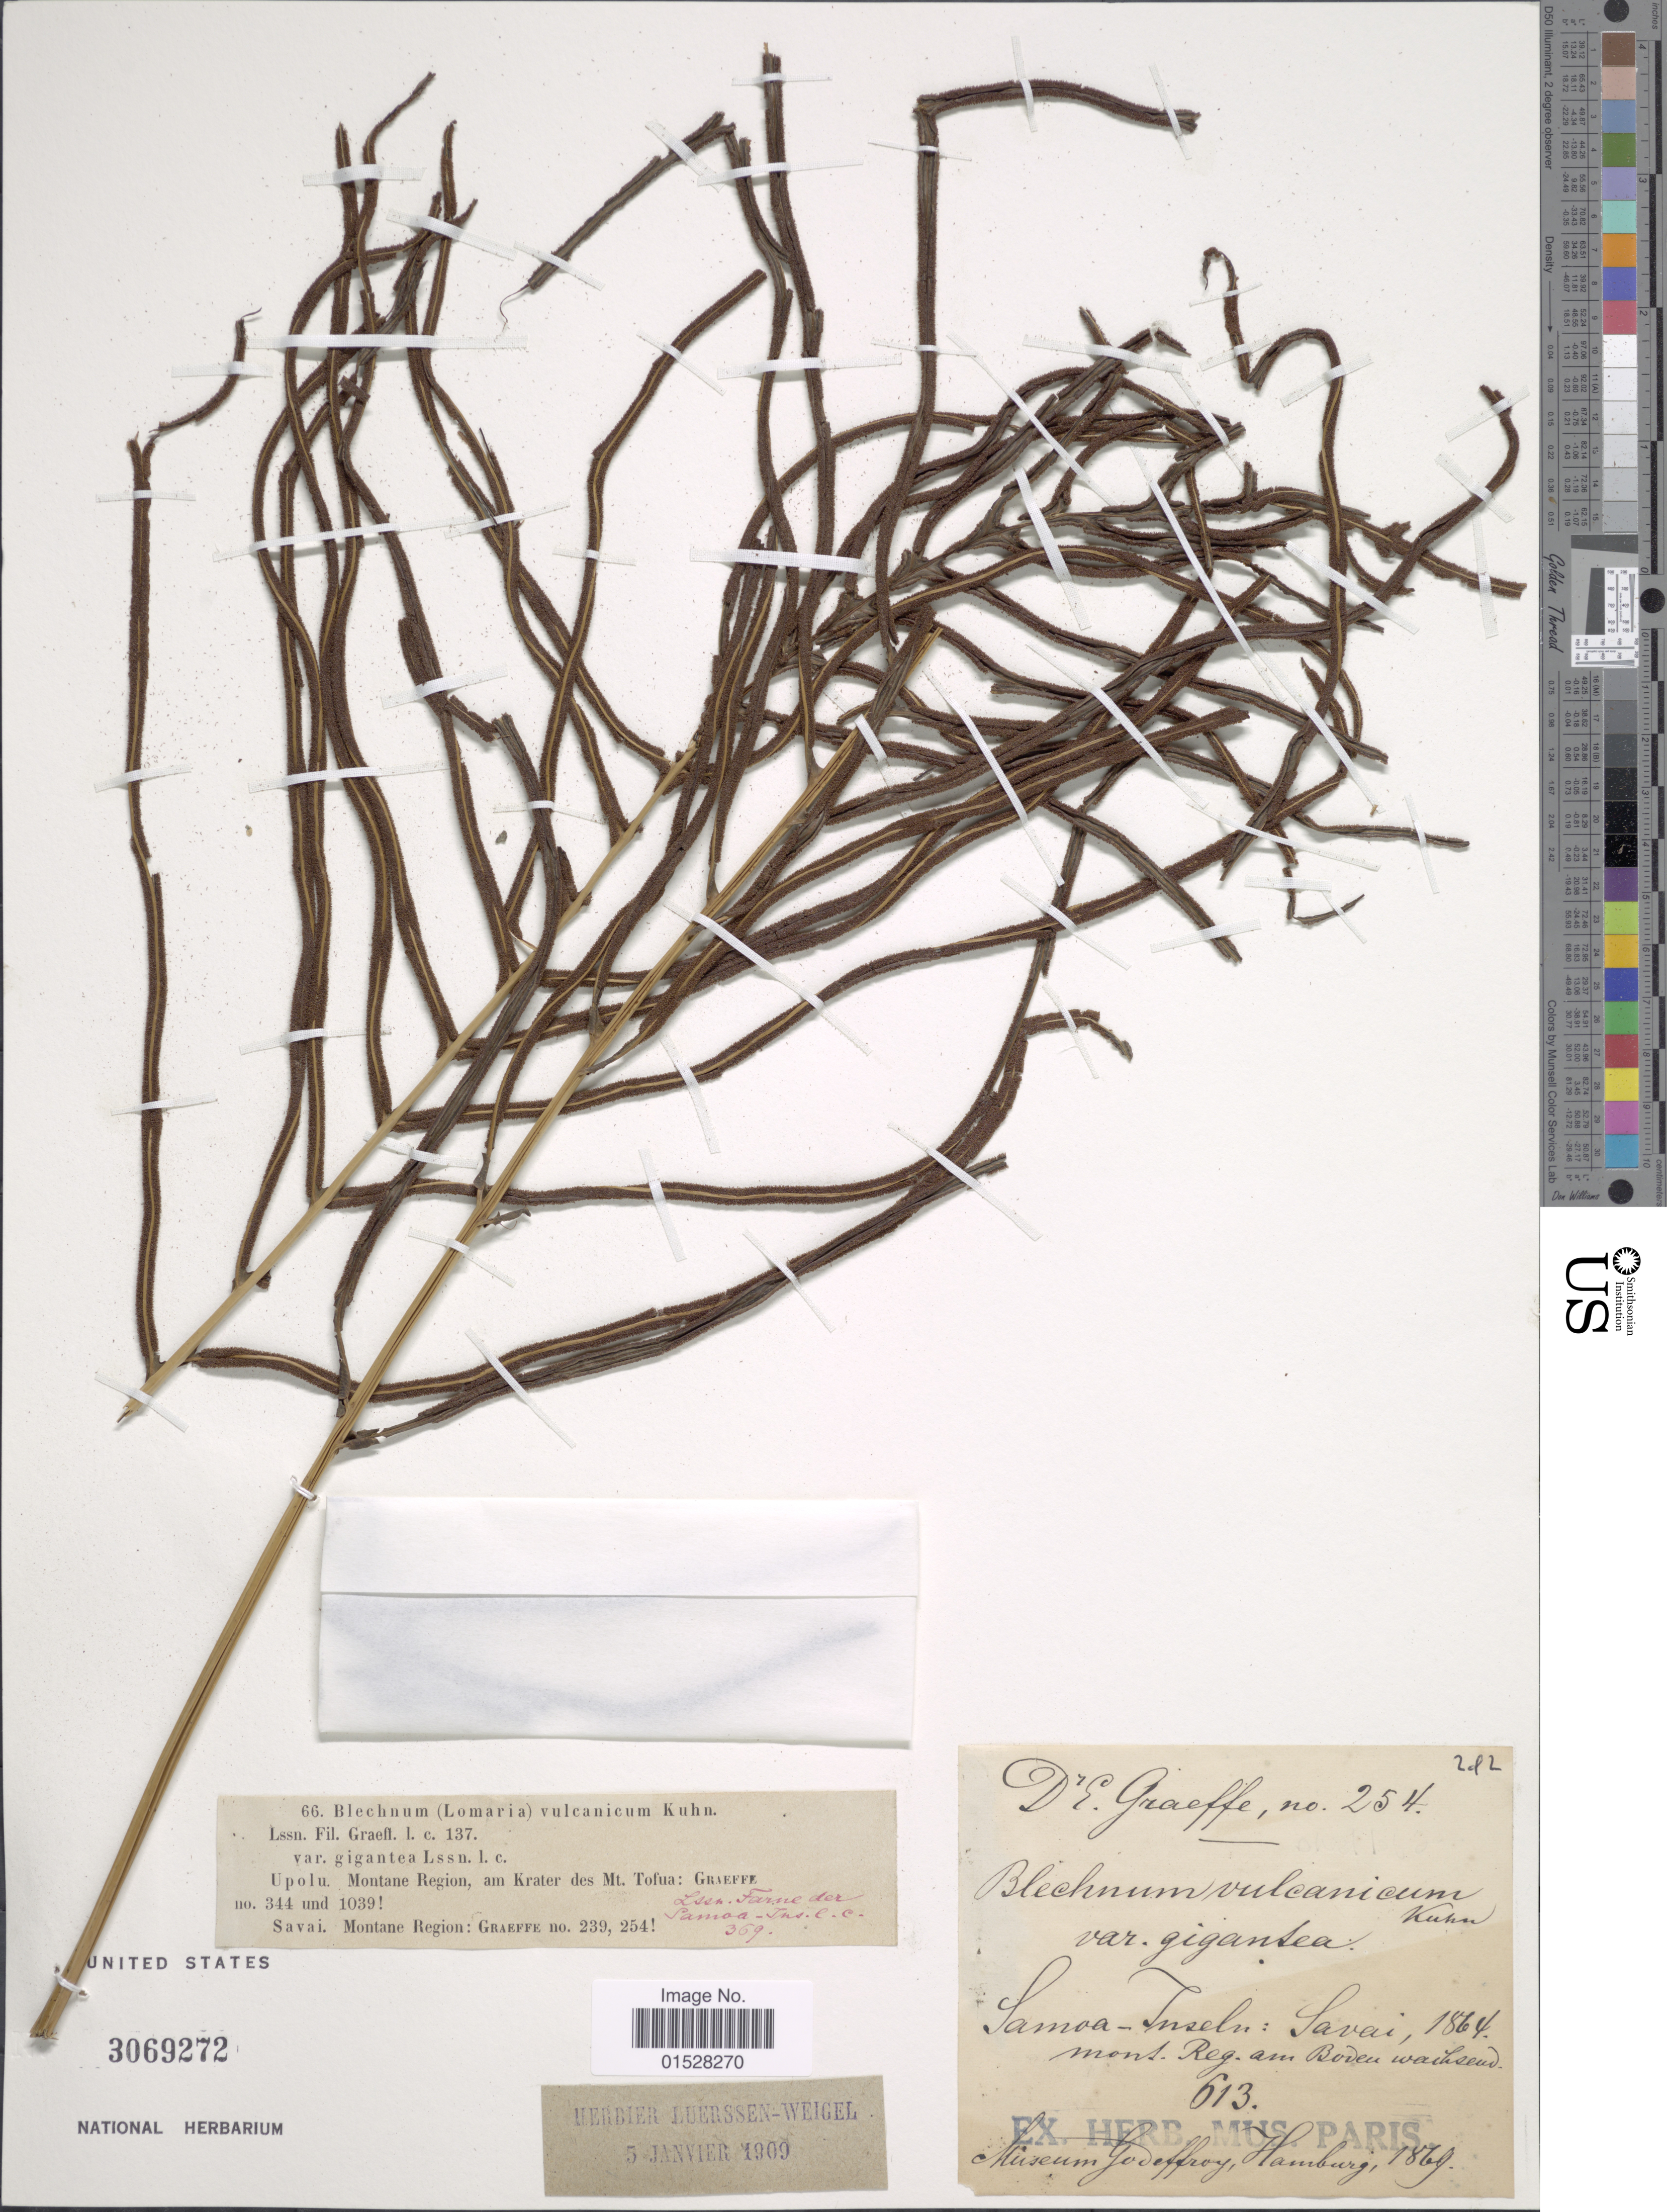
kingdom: Plantae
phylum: Tracheophyta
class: Polypodiopsida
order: Polypodiales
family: Blechnaceae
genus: Blechnum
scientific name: Blechnum vulcanicum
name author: (Blume) Kuhn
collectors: E. Graeffe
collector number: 254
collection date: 1864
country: Samoa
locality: Inseln: Savai, mont. Reg. am. Boden waihsend. [interpreted]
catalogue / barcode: US 3069272